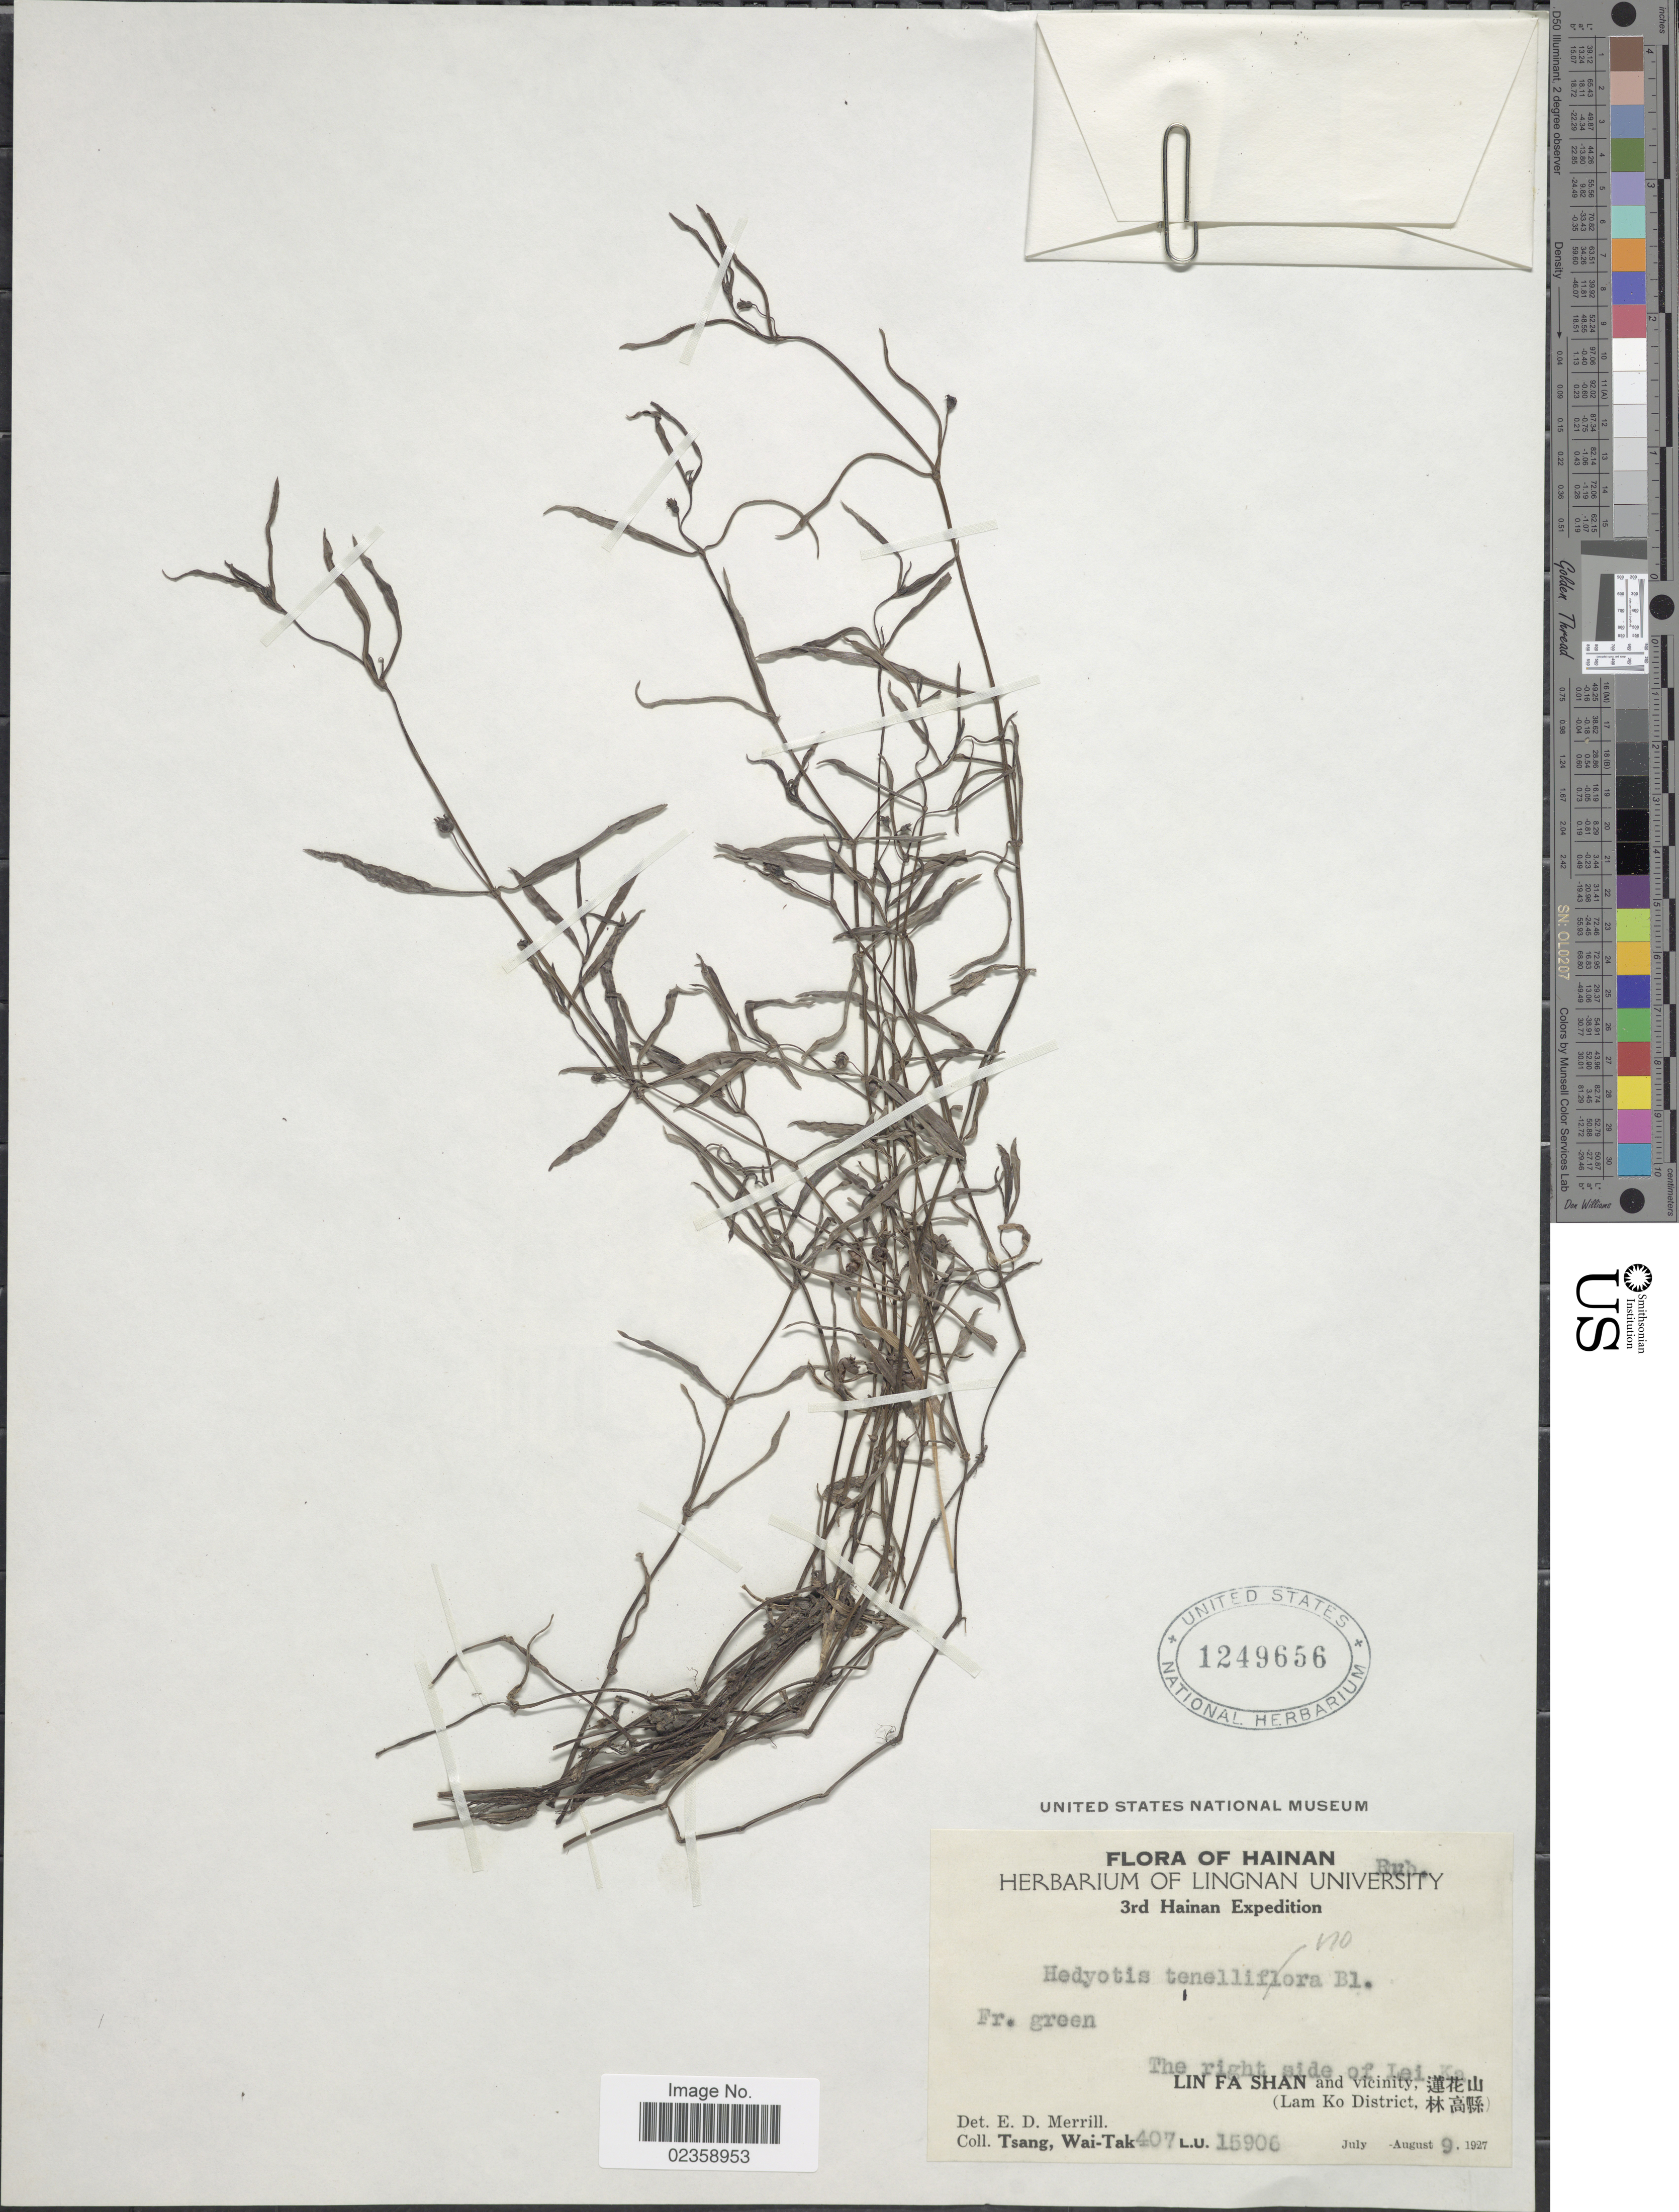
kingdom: Plantae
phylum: Tracheophyta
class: Magnoliopsida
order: Gentianales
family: Rubiaceae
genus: Oldenlandia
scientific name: Oldenlandia sp.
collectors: W. T. Tsang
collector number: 407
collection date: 1927-08-09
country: China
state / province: Hainan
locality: The right side of Lei Ka. Lin Fa Shan and vicinity. (Lam Ko District)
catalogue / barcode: US 1249656